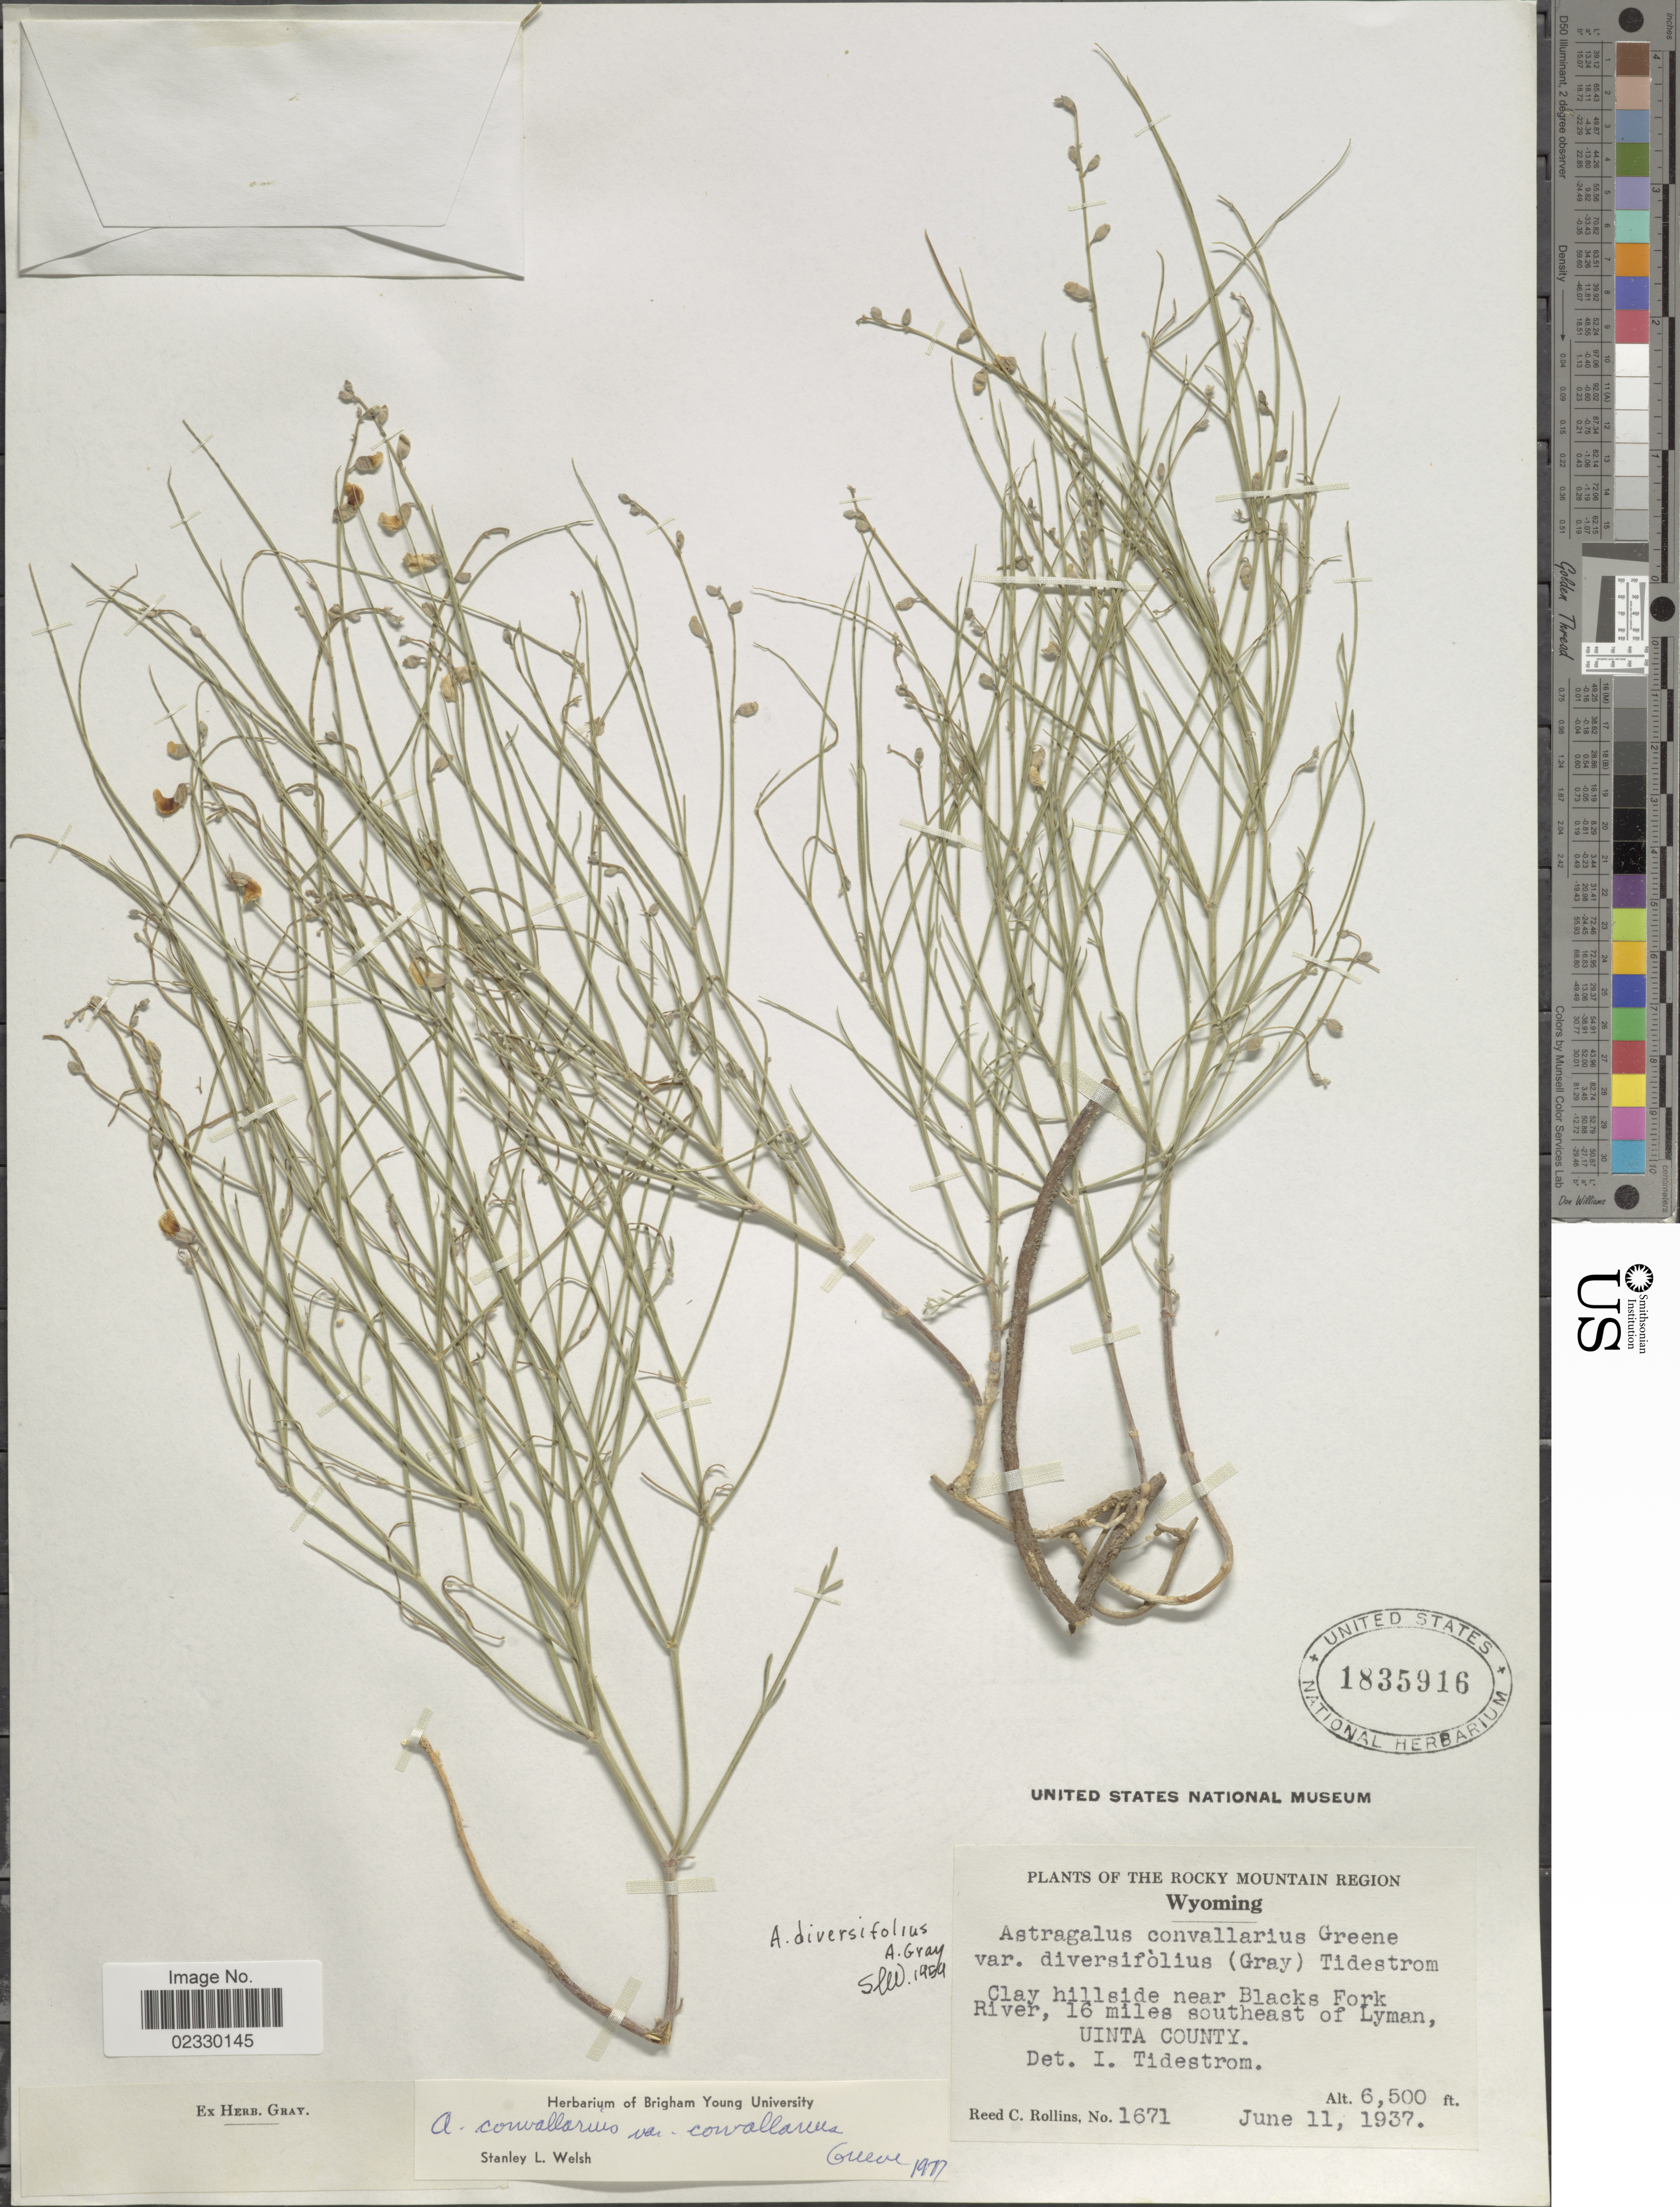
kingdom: Plantae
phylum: Tracheophyta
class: Magnoliopsida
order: Fabales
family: Fabaceae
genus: Astragalus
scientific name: Astragalus convallarius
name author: Greene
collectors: R. C. Rollins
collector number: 1671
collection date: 1937-06-11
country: United States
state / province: Wyoming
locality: The Rocky Mountain Region, Clay hillside near Blacks Fork River, 16 miles southeast of Lyman, Uinta County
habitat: clay hillside near river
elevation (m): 1981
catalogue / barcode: US 1835916